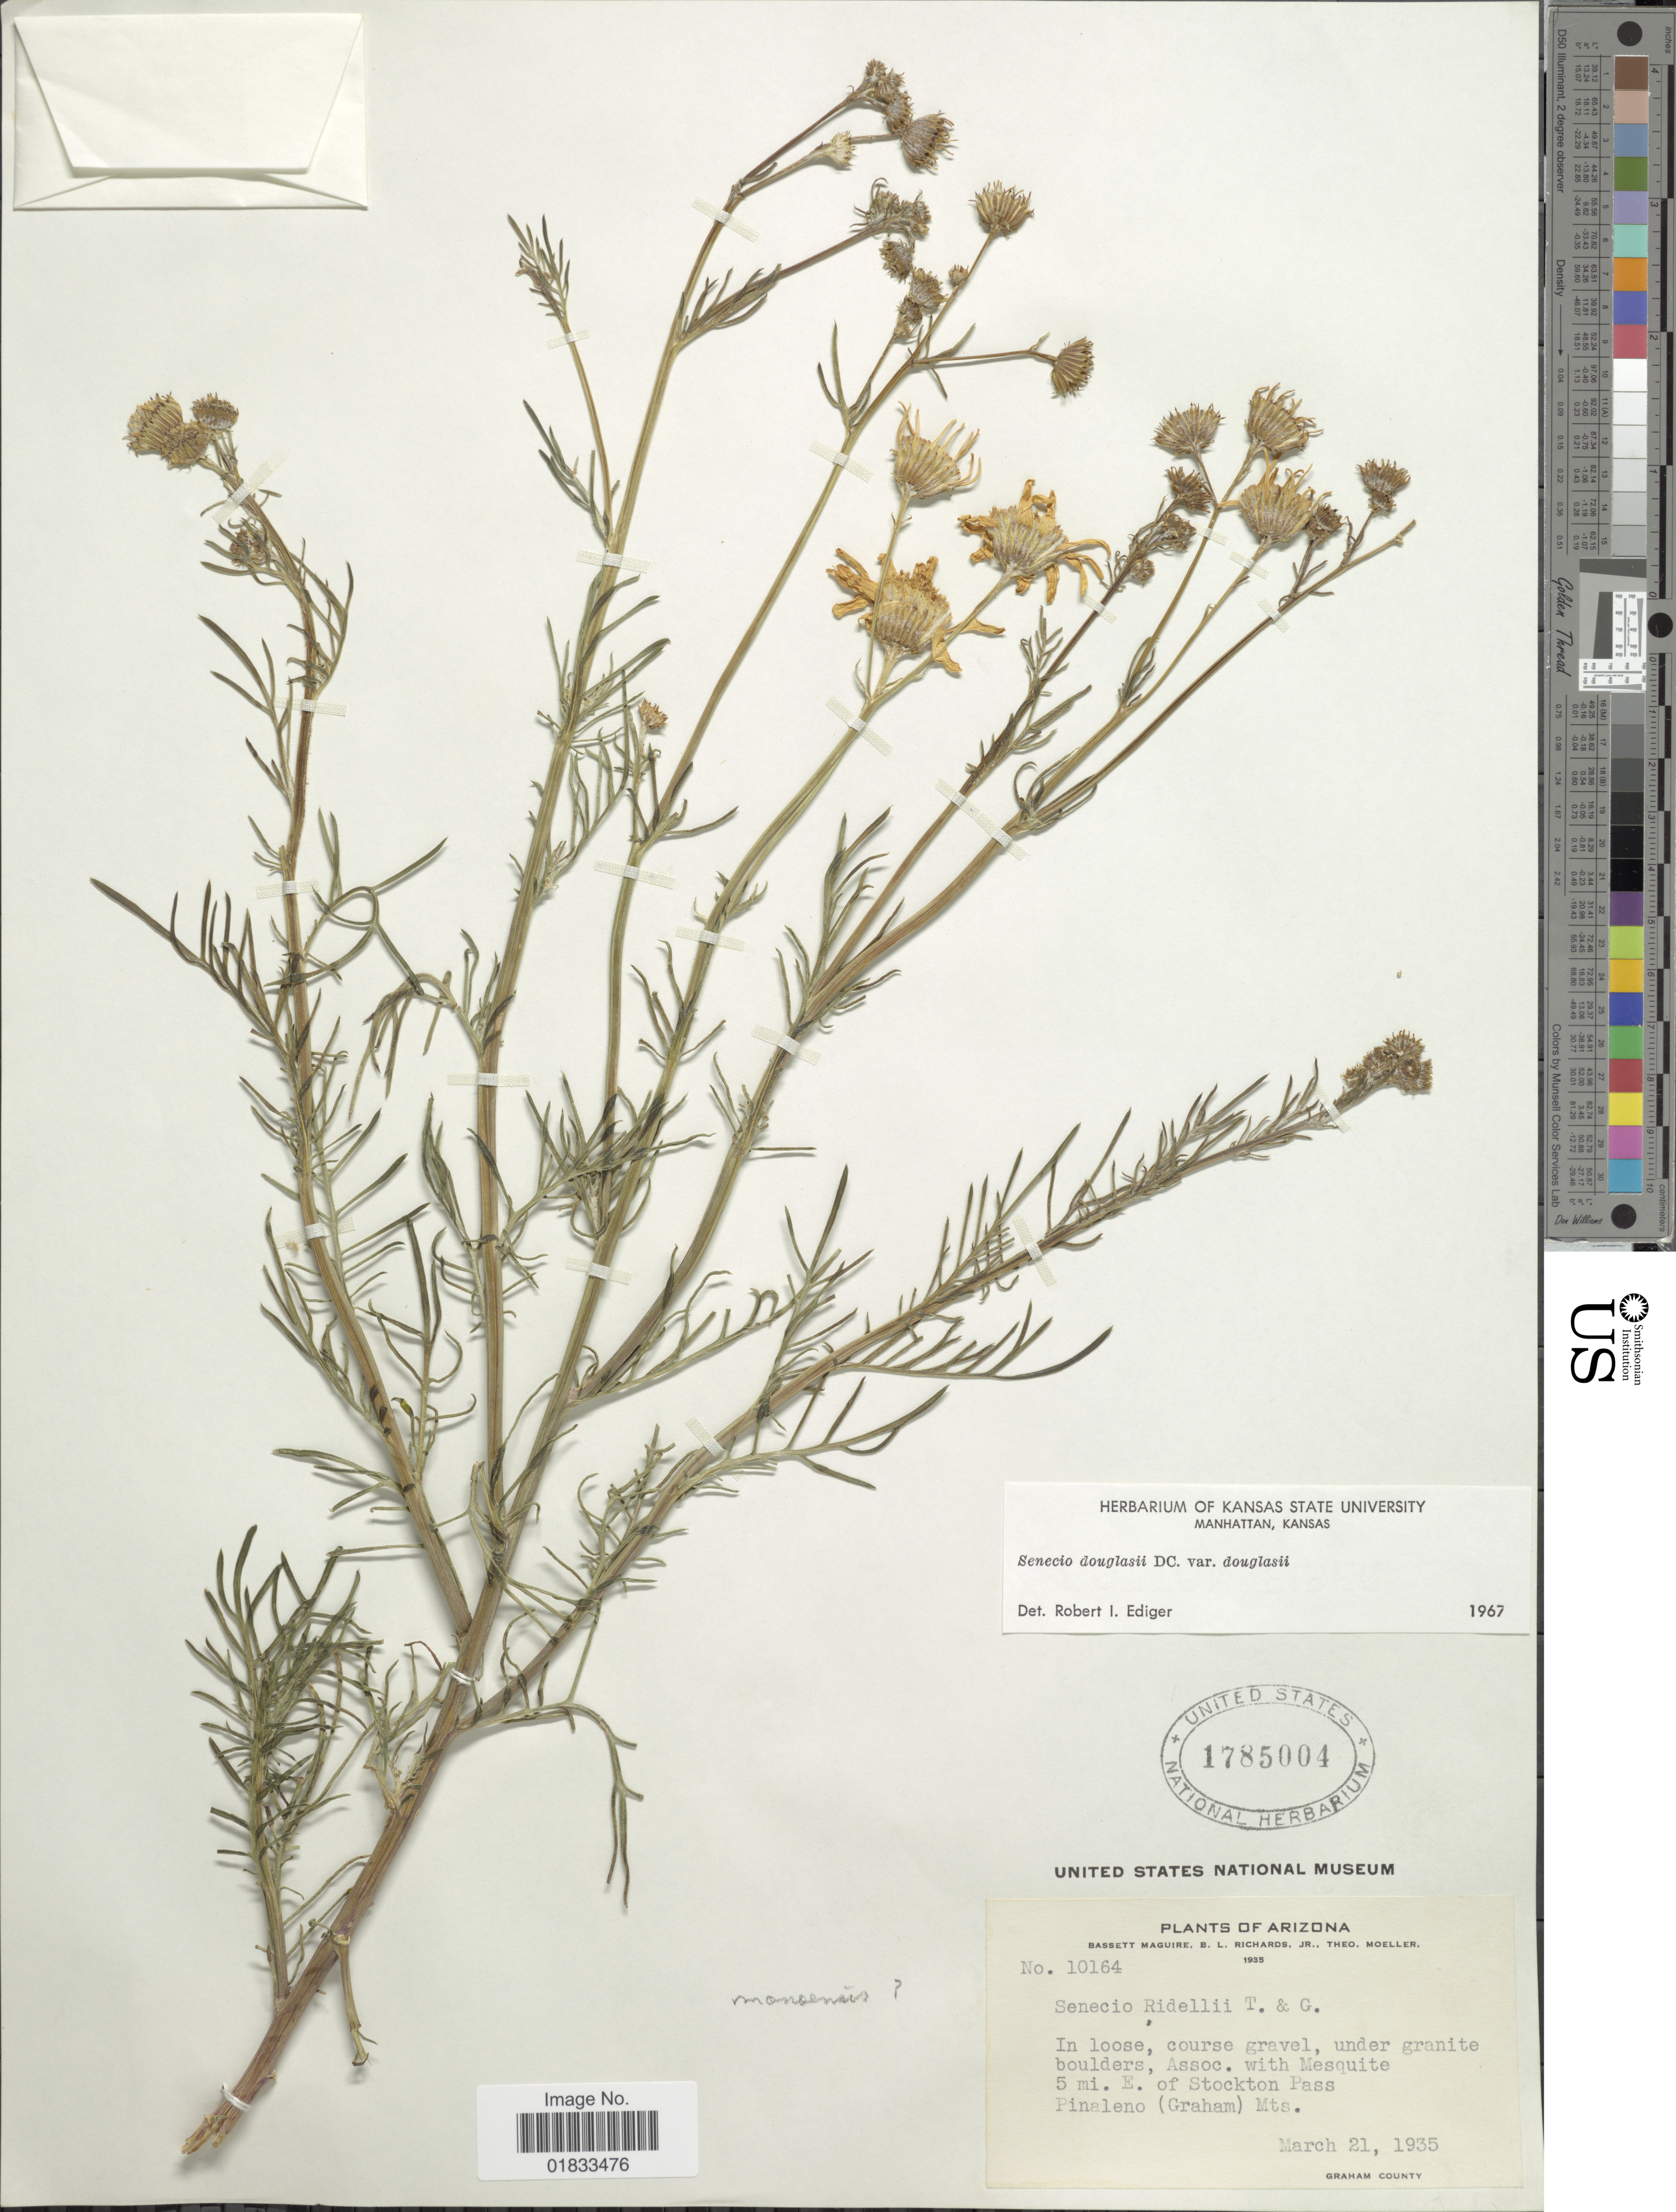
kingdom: Plantae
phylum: Tracheophyta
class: Magnoliopsida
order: Asterales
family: Asteraceae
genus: Senecio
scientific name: Senecio flaccidus var. douglasii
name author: (DC.) B.L. Turner & T.M. Barkley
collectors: B. Maguire, B. Richards & T. Moeller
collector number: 10164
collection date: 1935-03-21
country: United States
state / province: Arizona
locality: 5 mi. E. of Stockton Pass Pinaleno (Graham) Mts., Graham County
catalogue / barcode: US 1785004